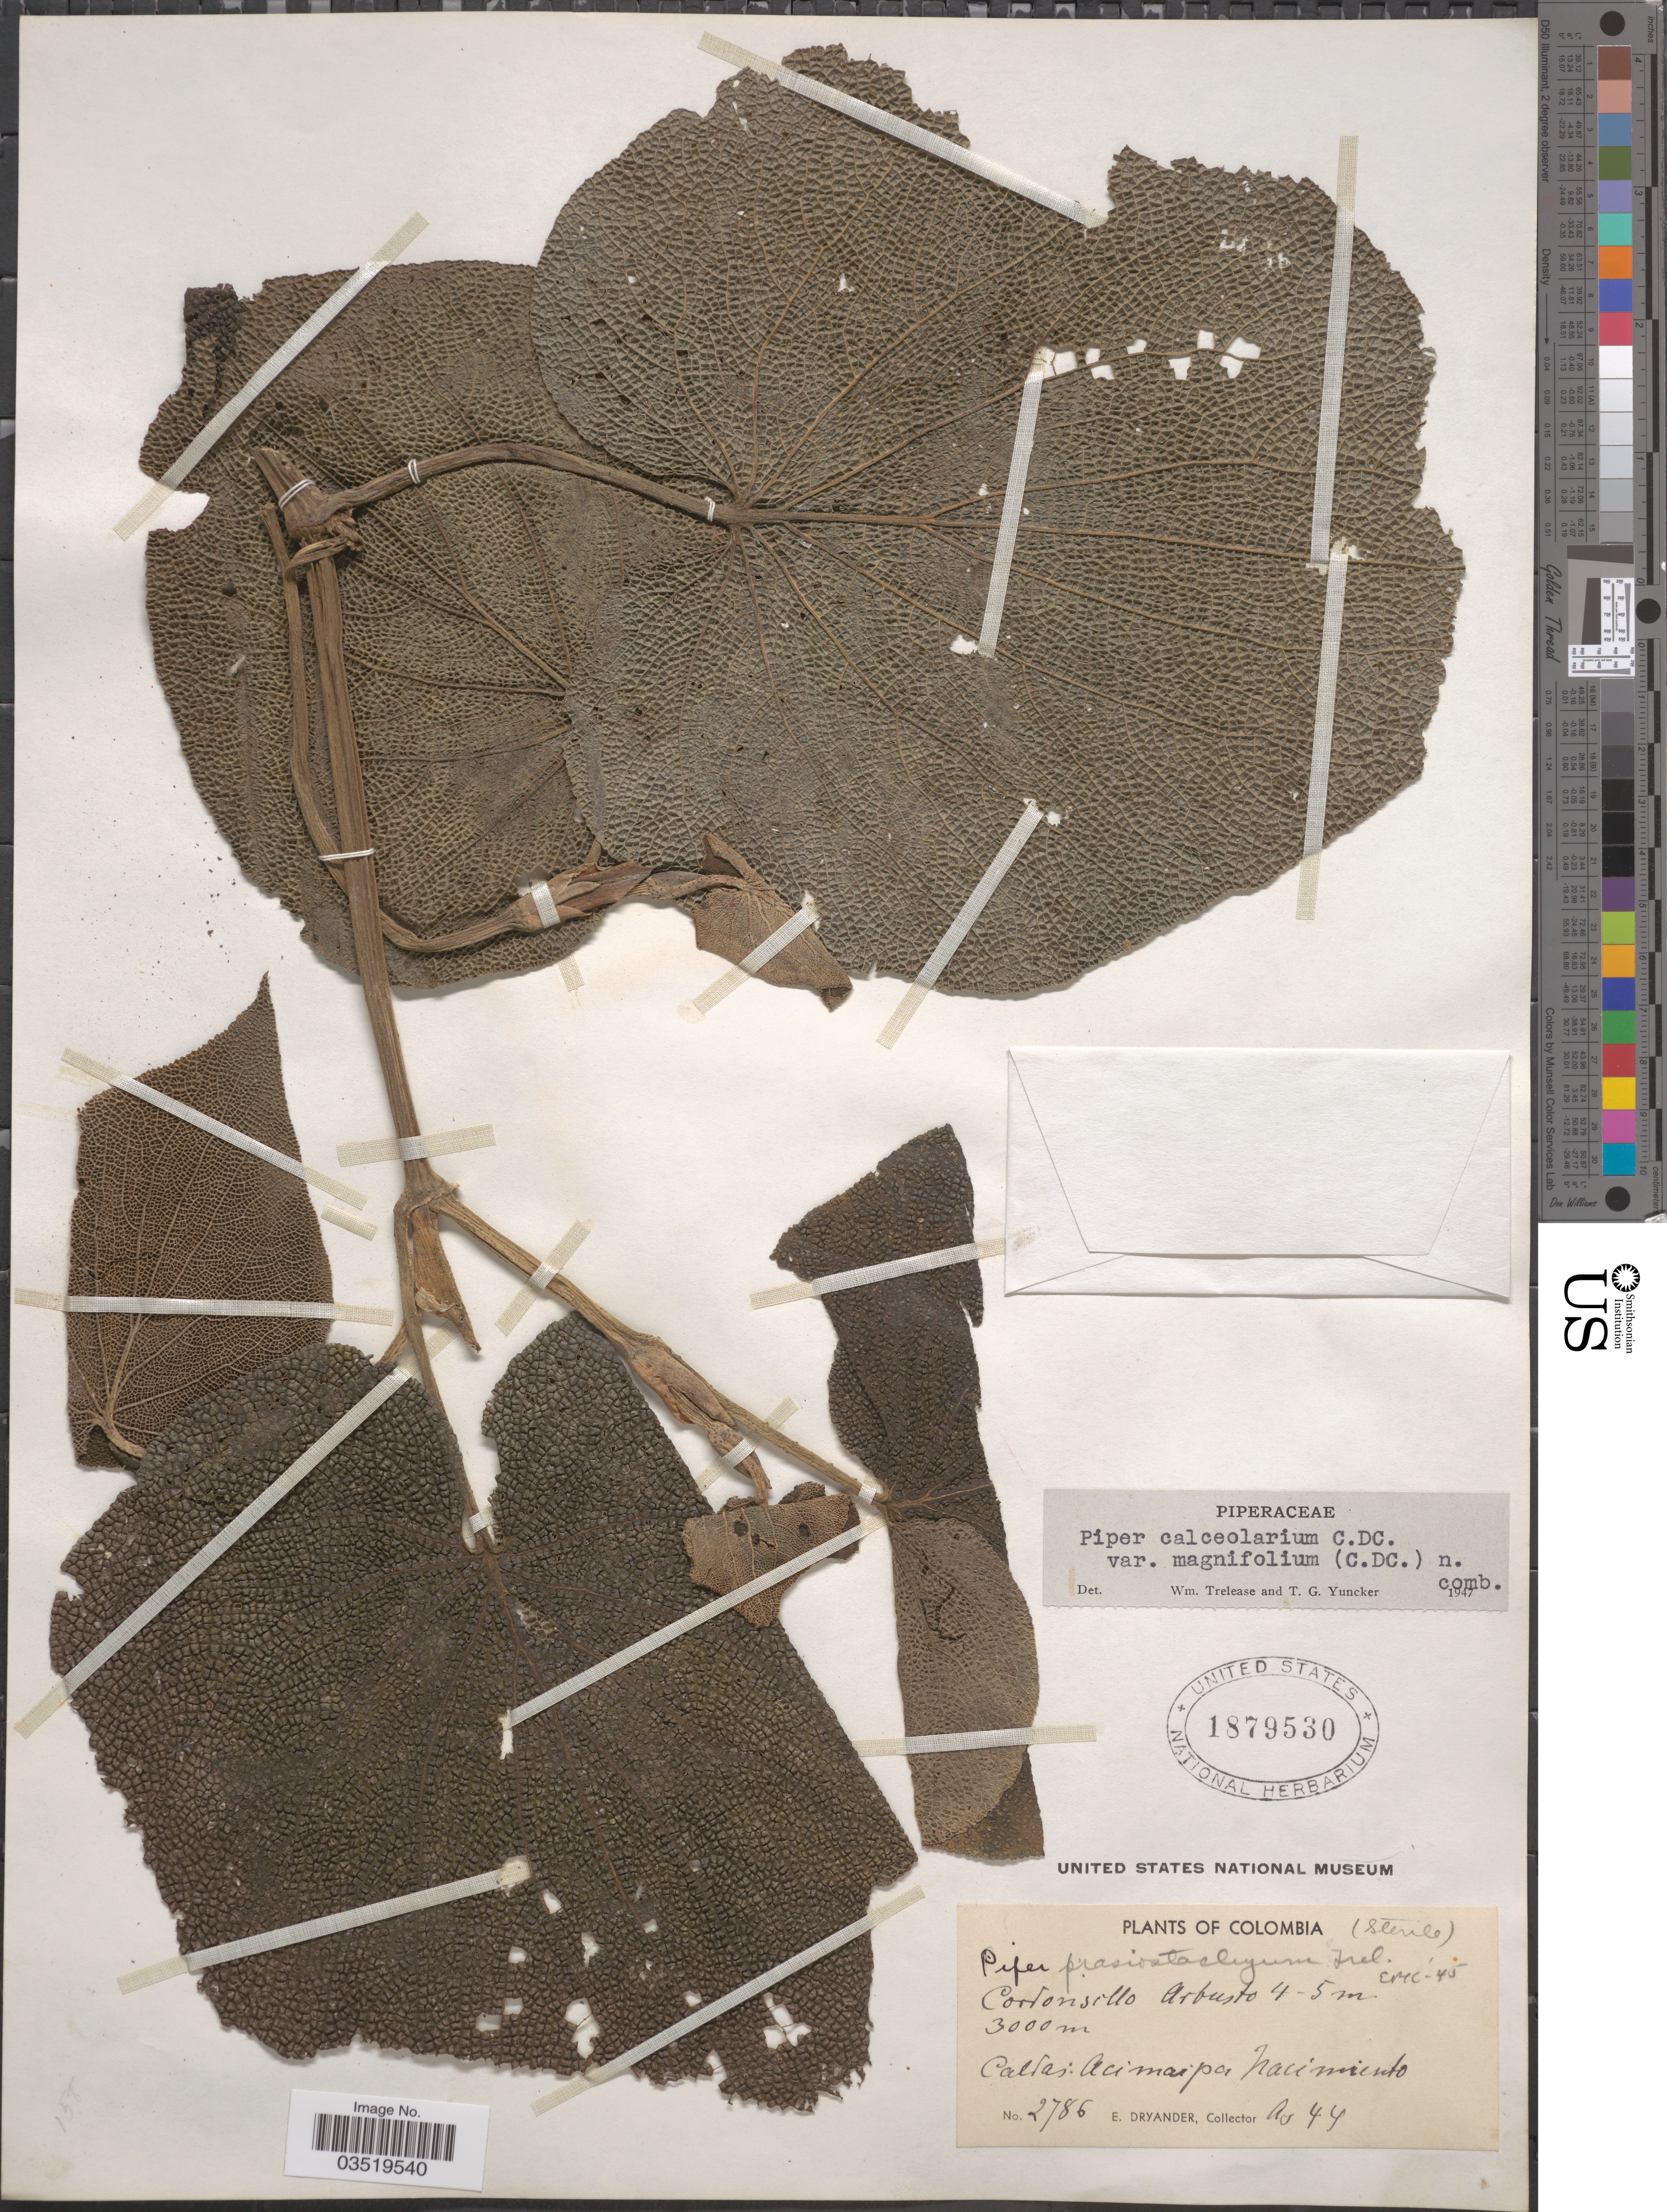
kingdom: Plantae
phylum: Tracheophyta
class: Magnoliopsida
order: Piperales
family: Piperaceae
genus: Piper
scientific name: Piper calceolarium var. magnifolium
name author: (C. DC.) Trel. & Yunck.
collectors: E. Dryander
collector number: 2786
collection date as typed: Transcribed d/m/y: /8/44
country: Colombia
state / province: Caldas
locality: Acimaipa Nacimiento.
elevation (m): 3000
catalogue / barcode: US 1879530